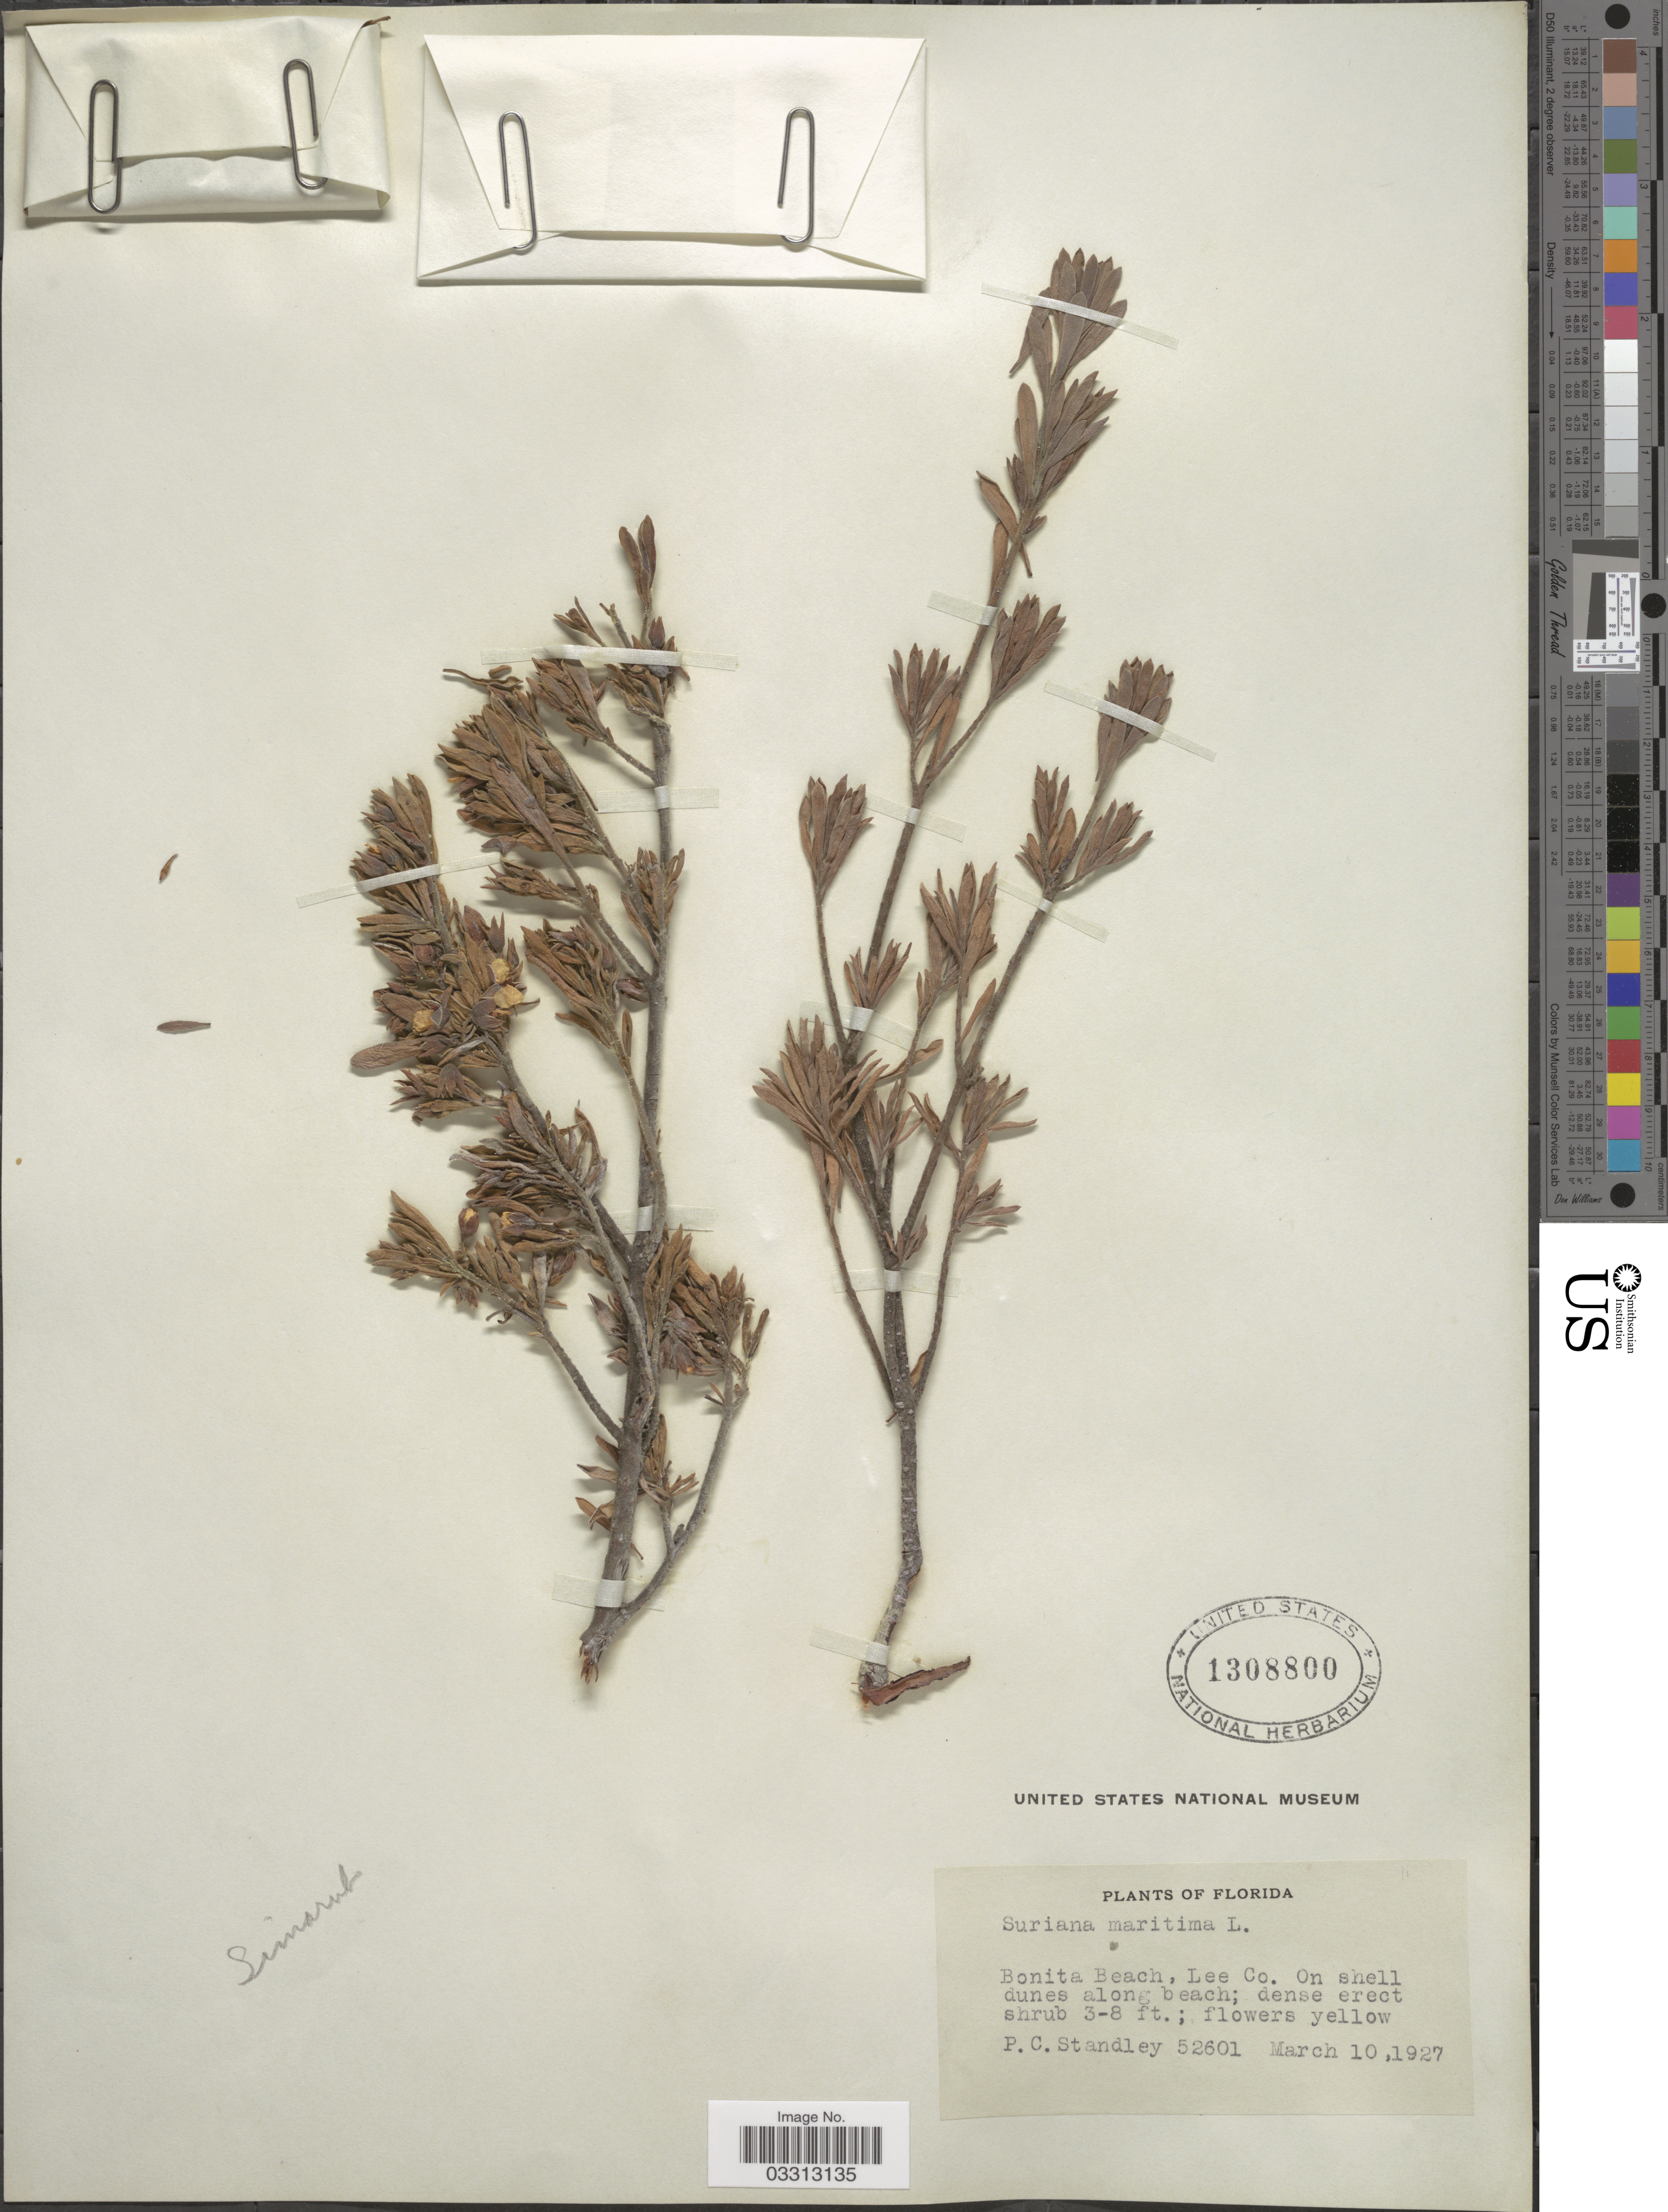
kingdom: Plantae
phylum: Tracheophyta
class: Magnoliopsida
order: Fabales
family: Surianaceae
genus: Suriana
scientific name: Suriana maritima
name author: L.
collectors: P. C. Standley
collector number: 52601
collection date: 1927-03-10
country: United States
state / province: Florida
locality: Bonita Beach, Lee Co.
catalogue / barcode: US 1308800